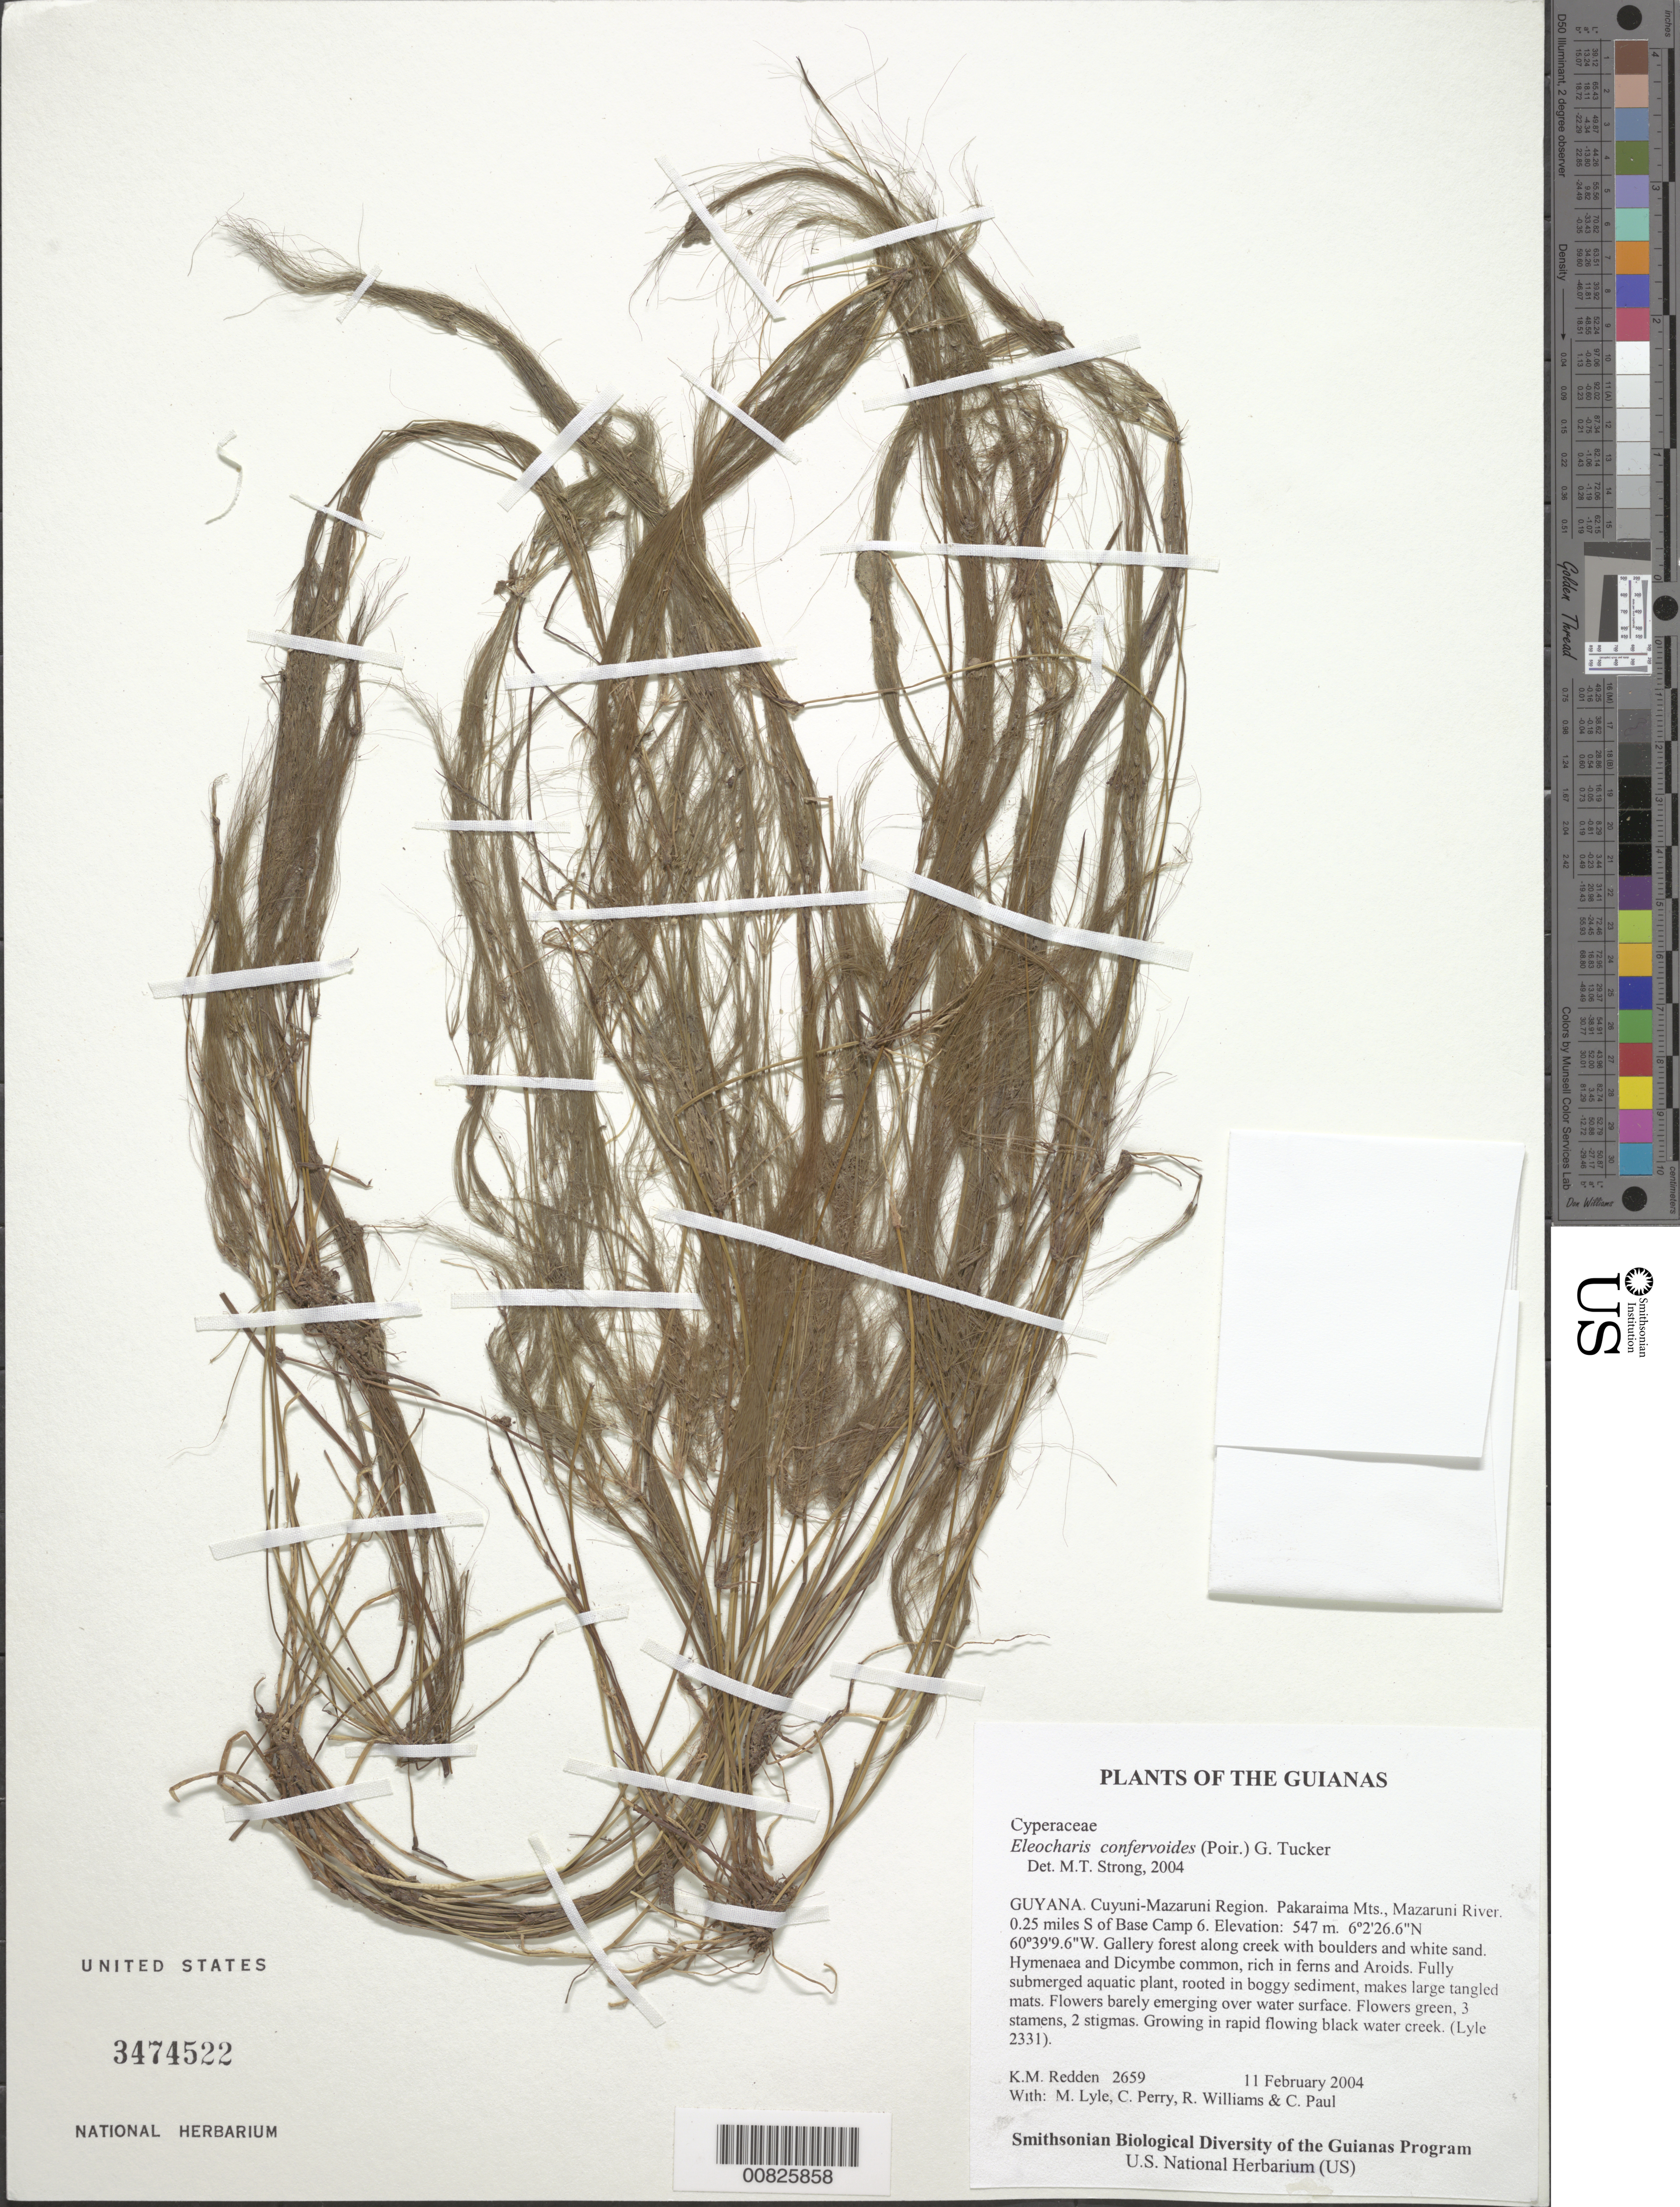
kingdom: Plantae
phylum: Tracheophyta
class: Liliopsida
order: Poales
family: Cyperaceae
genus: Eleocharis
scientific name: Eleocharis confervoides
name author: (Poir.) Steud.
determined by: Strong, M. T., (US), Smithsonian Institution - National Museum of Natural History (UNITED STATES)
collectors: K. M. Redden, M. Lyle, C. Perry, R. Williams & C. Paul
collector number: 2659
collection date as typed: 11 February 2004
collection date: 2004-02-11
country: Guyana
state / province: Cuyuni-Mazaruni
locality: Pakaraima Mts., Mazaruni River. 0.25 miles S of Base Camp 6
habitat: Gallery forest along creek with boulders and white sand. Hymenaea and Dicymbe common, rich in ferns and Aroids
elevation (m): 547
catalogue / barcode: US 3474522